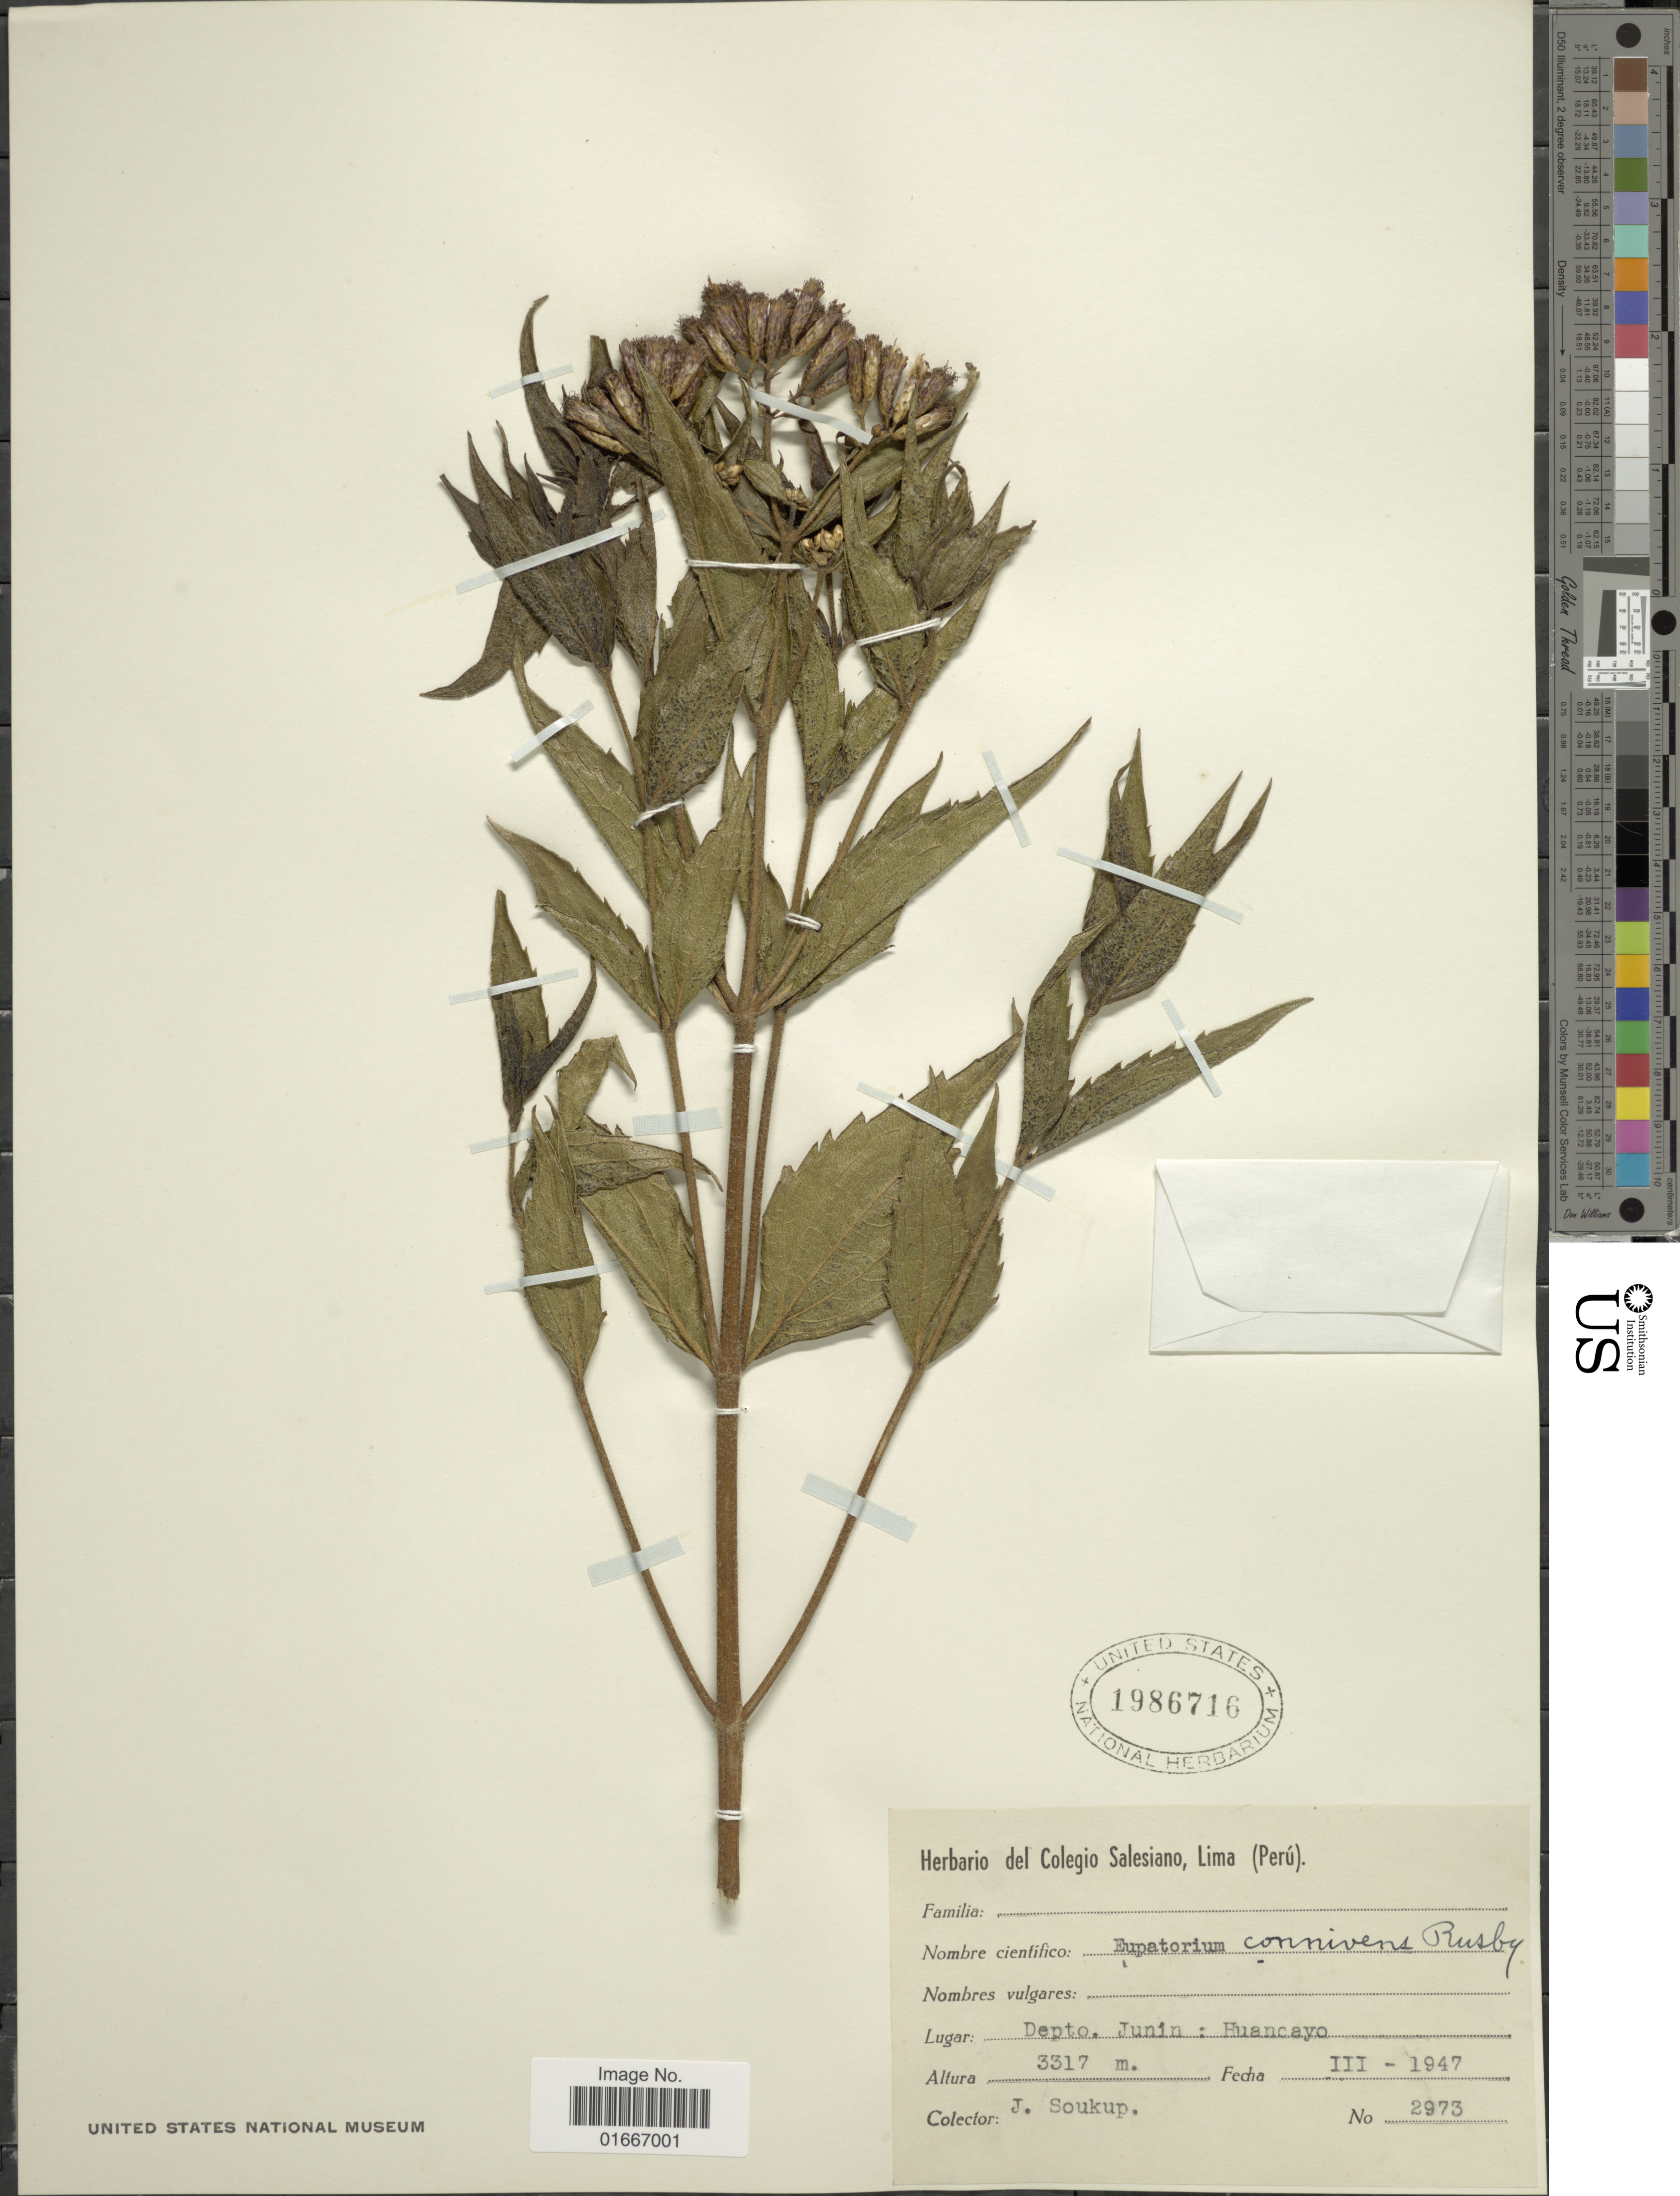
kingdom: Plantae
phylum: Tracheophyta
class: Magnoliopsida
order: Asterales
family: Asteraceae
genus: Chromolaena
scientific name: Chromolaena connivens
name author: (Rusby) R.M. King & H. Rob.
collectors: J. Soukup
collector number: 2973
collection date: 1947-03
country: Peru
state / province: Junín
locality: Peru. Depto. Junín: Huancayo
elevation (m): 3317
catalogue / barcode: US 1986716